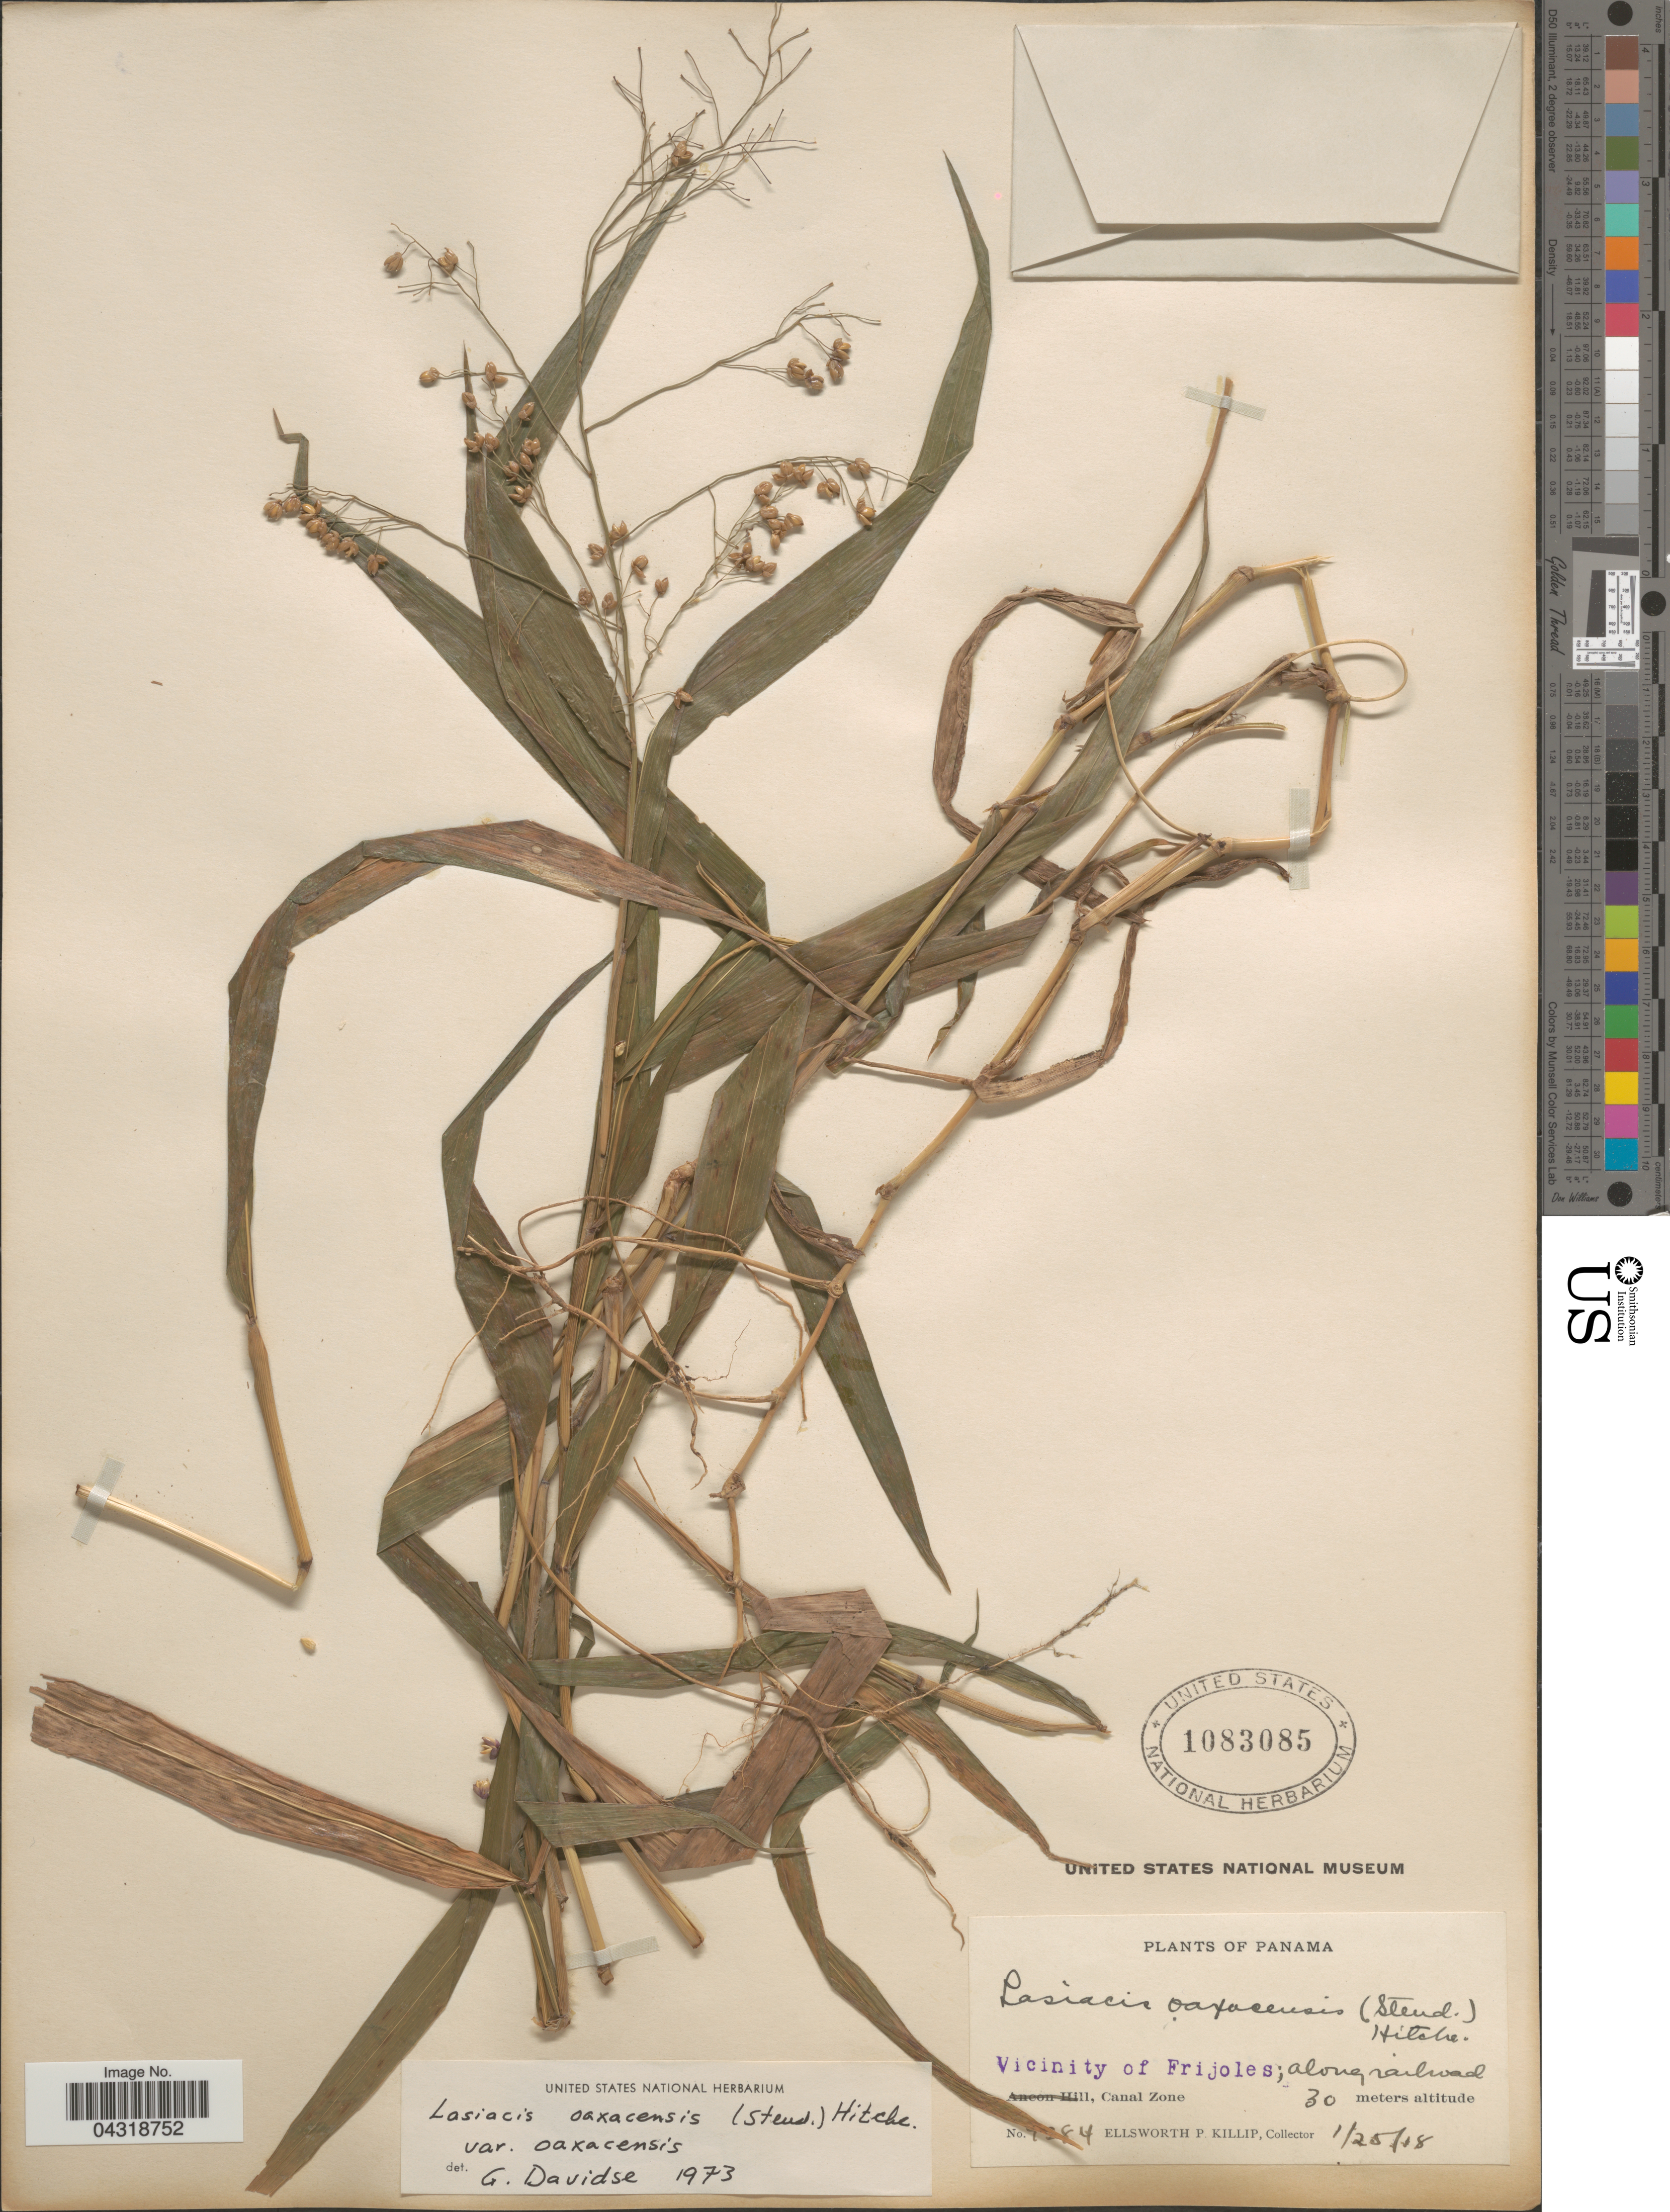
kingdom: Plantae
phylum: Tracheophyta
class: Liliopsida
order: Poales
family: Poaceae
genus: Lasiacis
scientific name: Lasiacis oaxacensis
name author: (Steud.) Hitchc.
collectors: E. P. Killip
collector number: !84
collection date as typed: Transcribed d/m/y: 25/1/18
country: Panama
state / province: Colón / Panamá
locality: Vicinity of Frijoles; along railroad. Canal Zone.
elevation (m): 30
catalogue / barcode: US 1083085